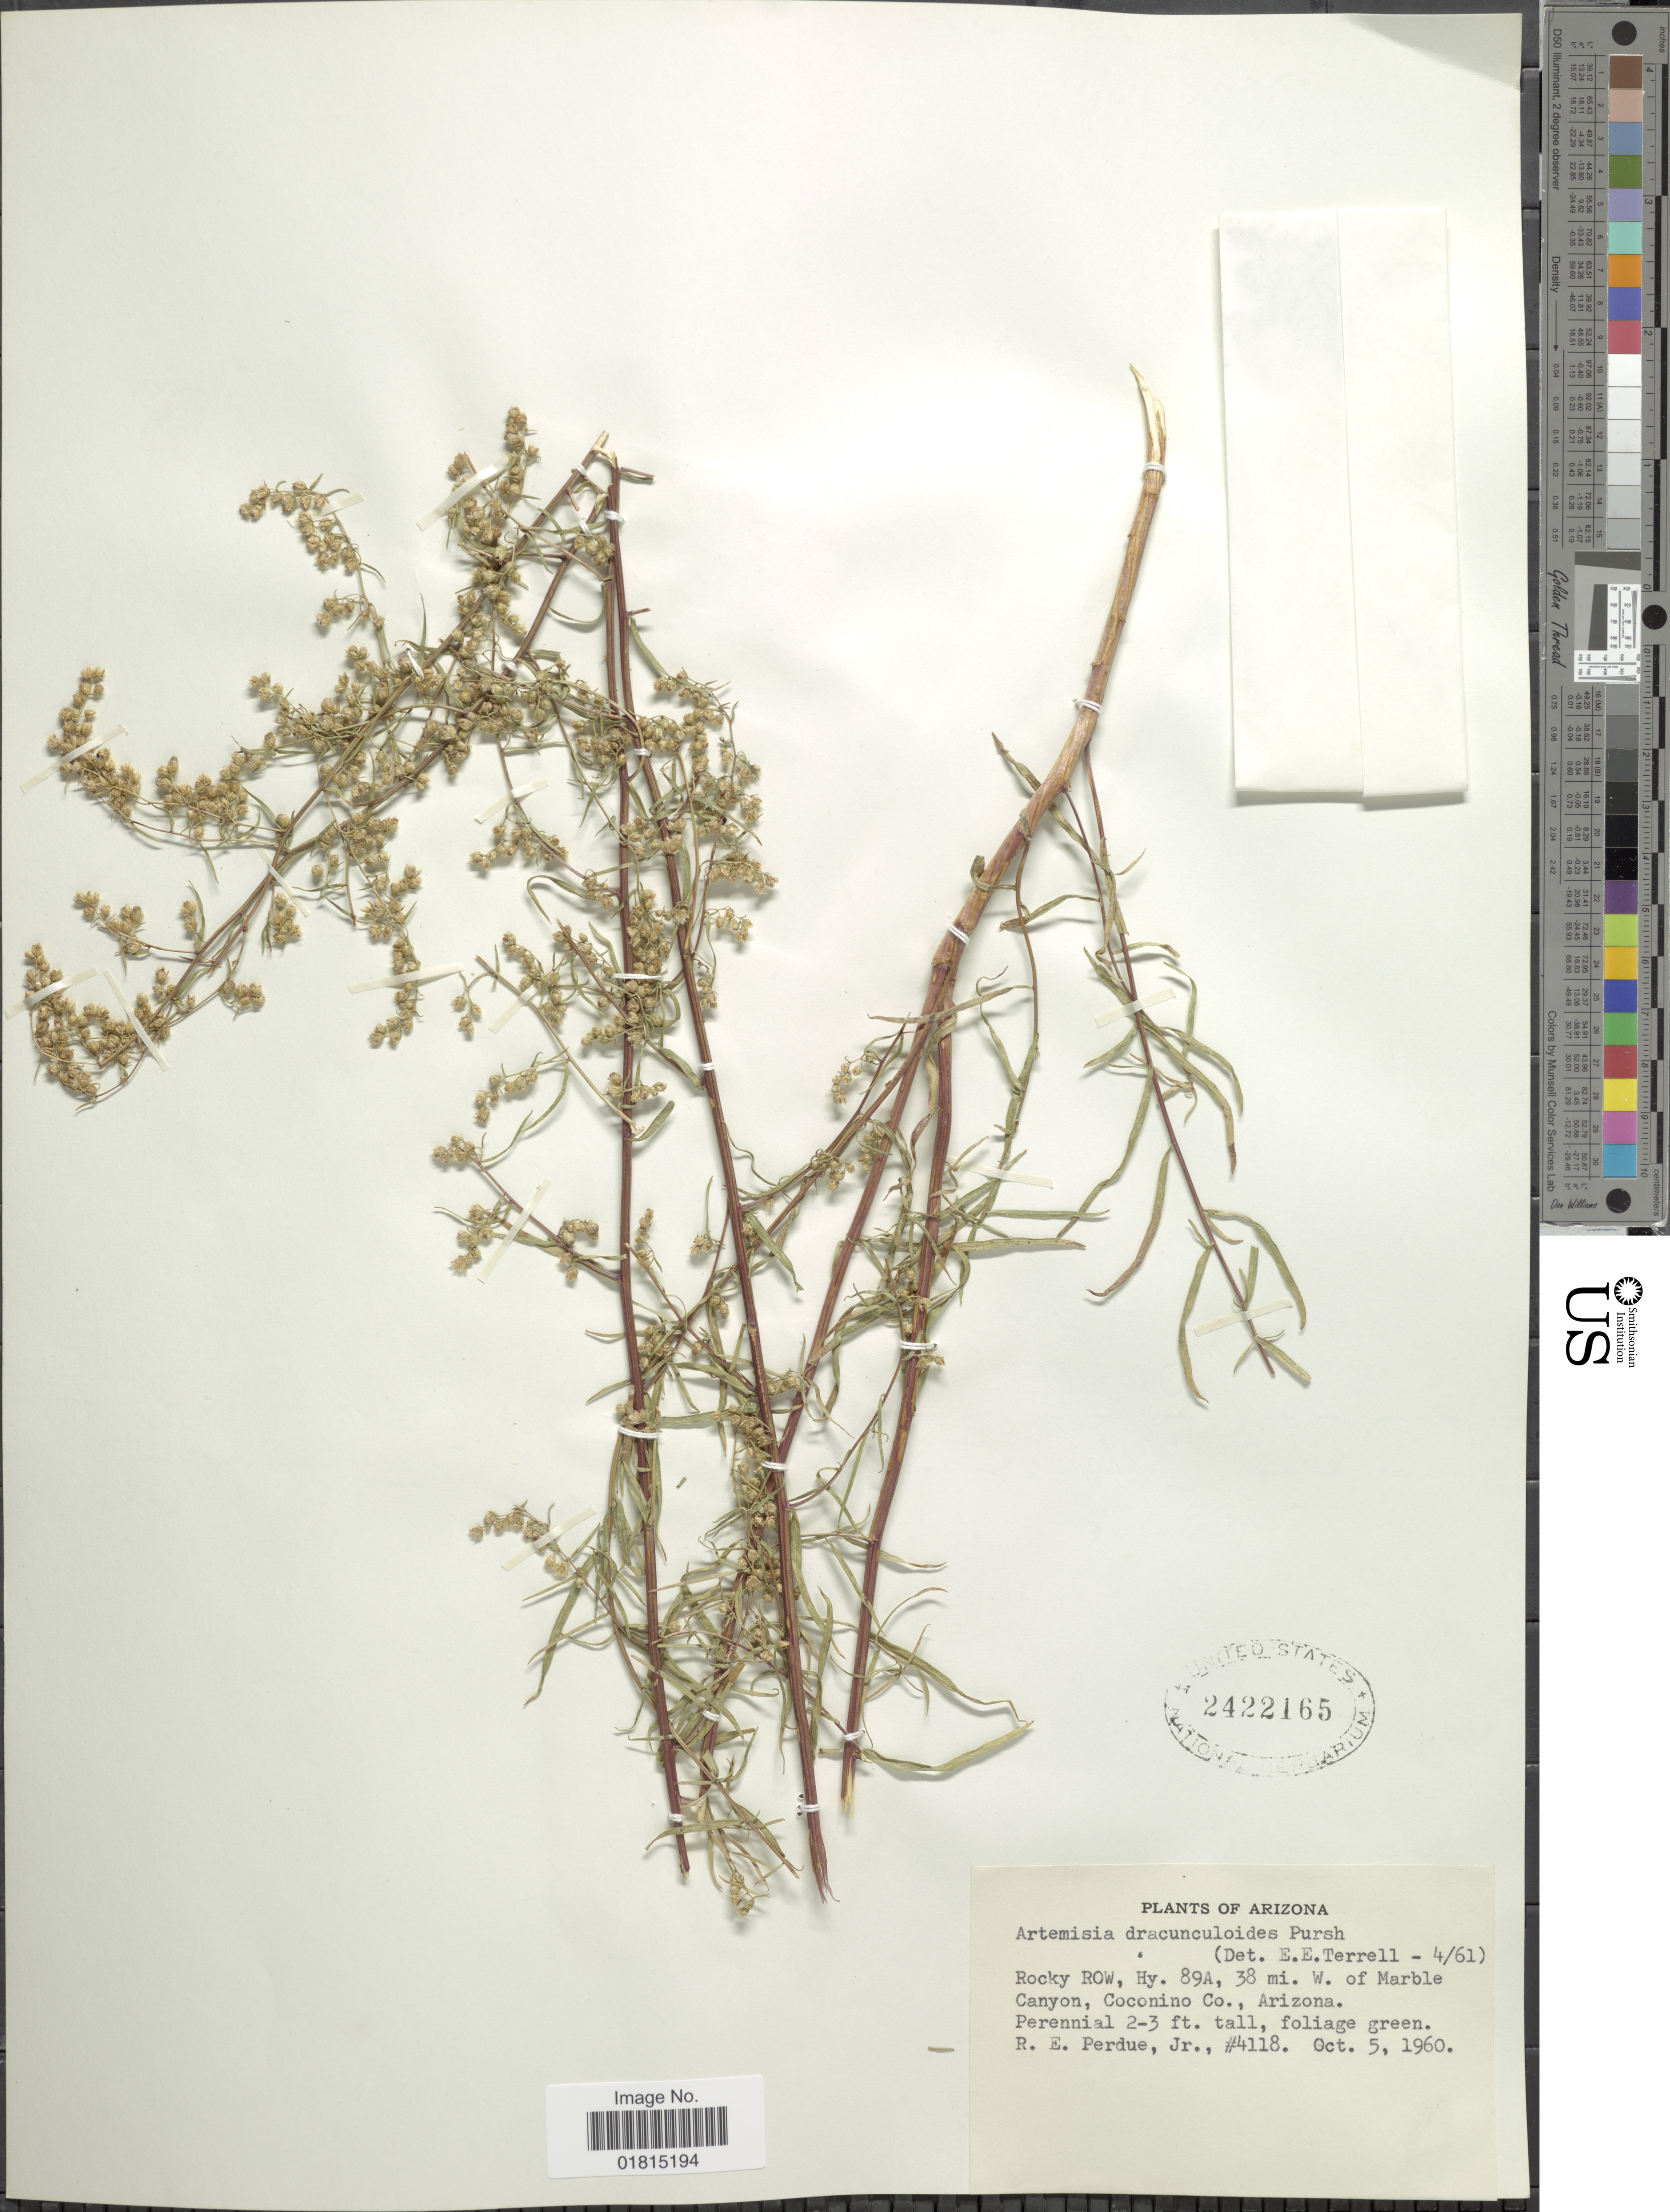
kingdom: Plantae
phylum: Tracheophyta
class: Magnoliopsida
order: Asterales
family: Asteraceae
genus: Artemisia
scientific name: Artemisia dracunculoides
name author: Pursh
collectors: R. E. Perdue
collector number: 4118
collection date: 1960-10-05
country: United States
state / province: Arizona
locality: Rocky ROW, Hy. 89A, 38 mi. W. of Marble Canyon, Coconino Co., Arizona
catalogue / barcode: US 2422165